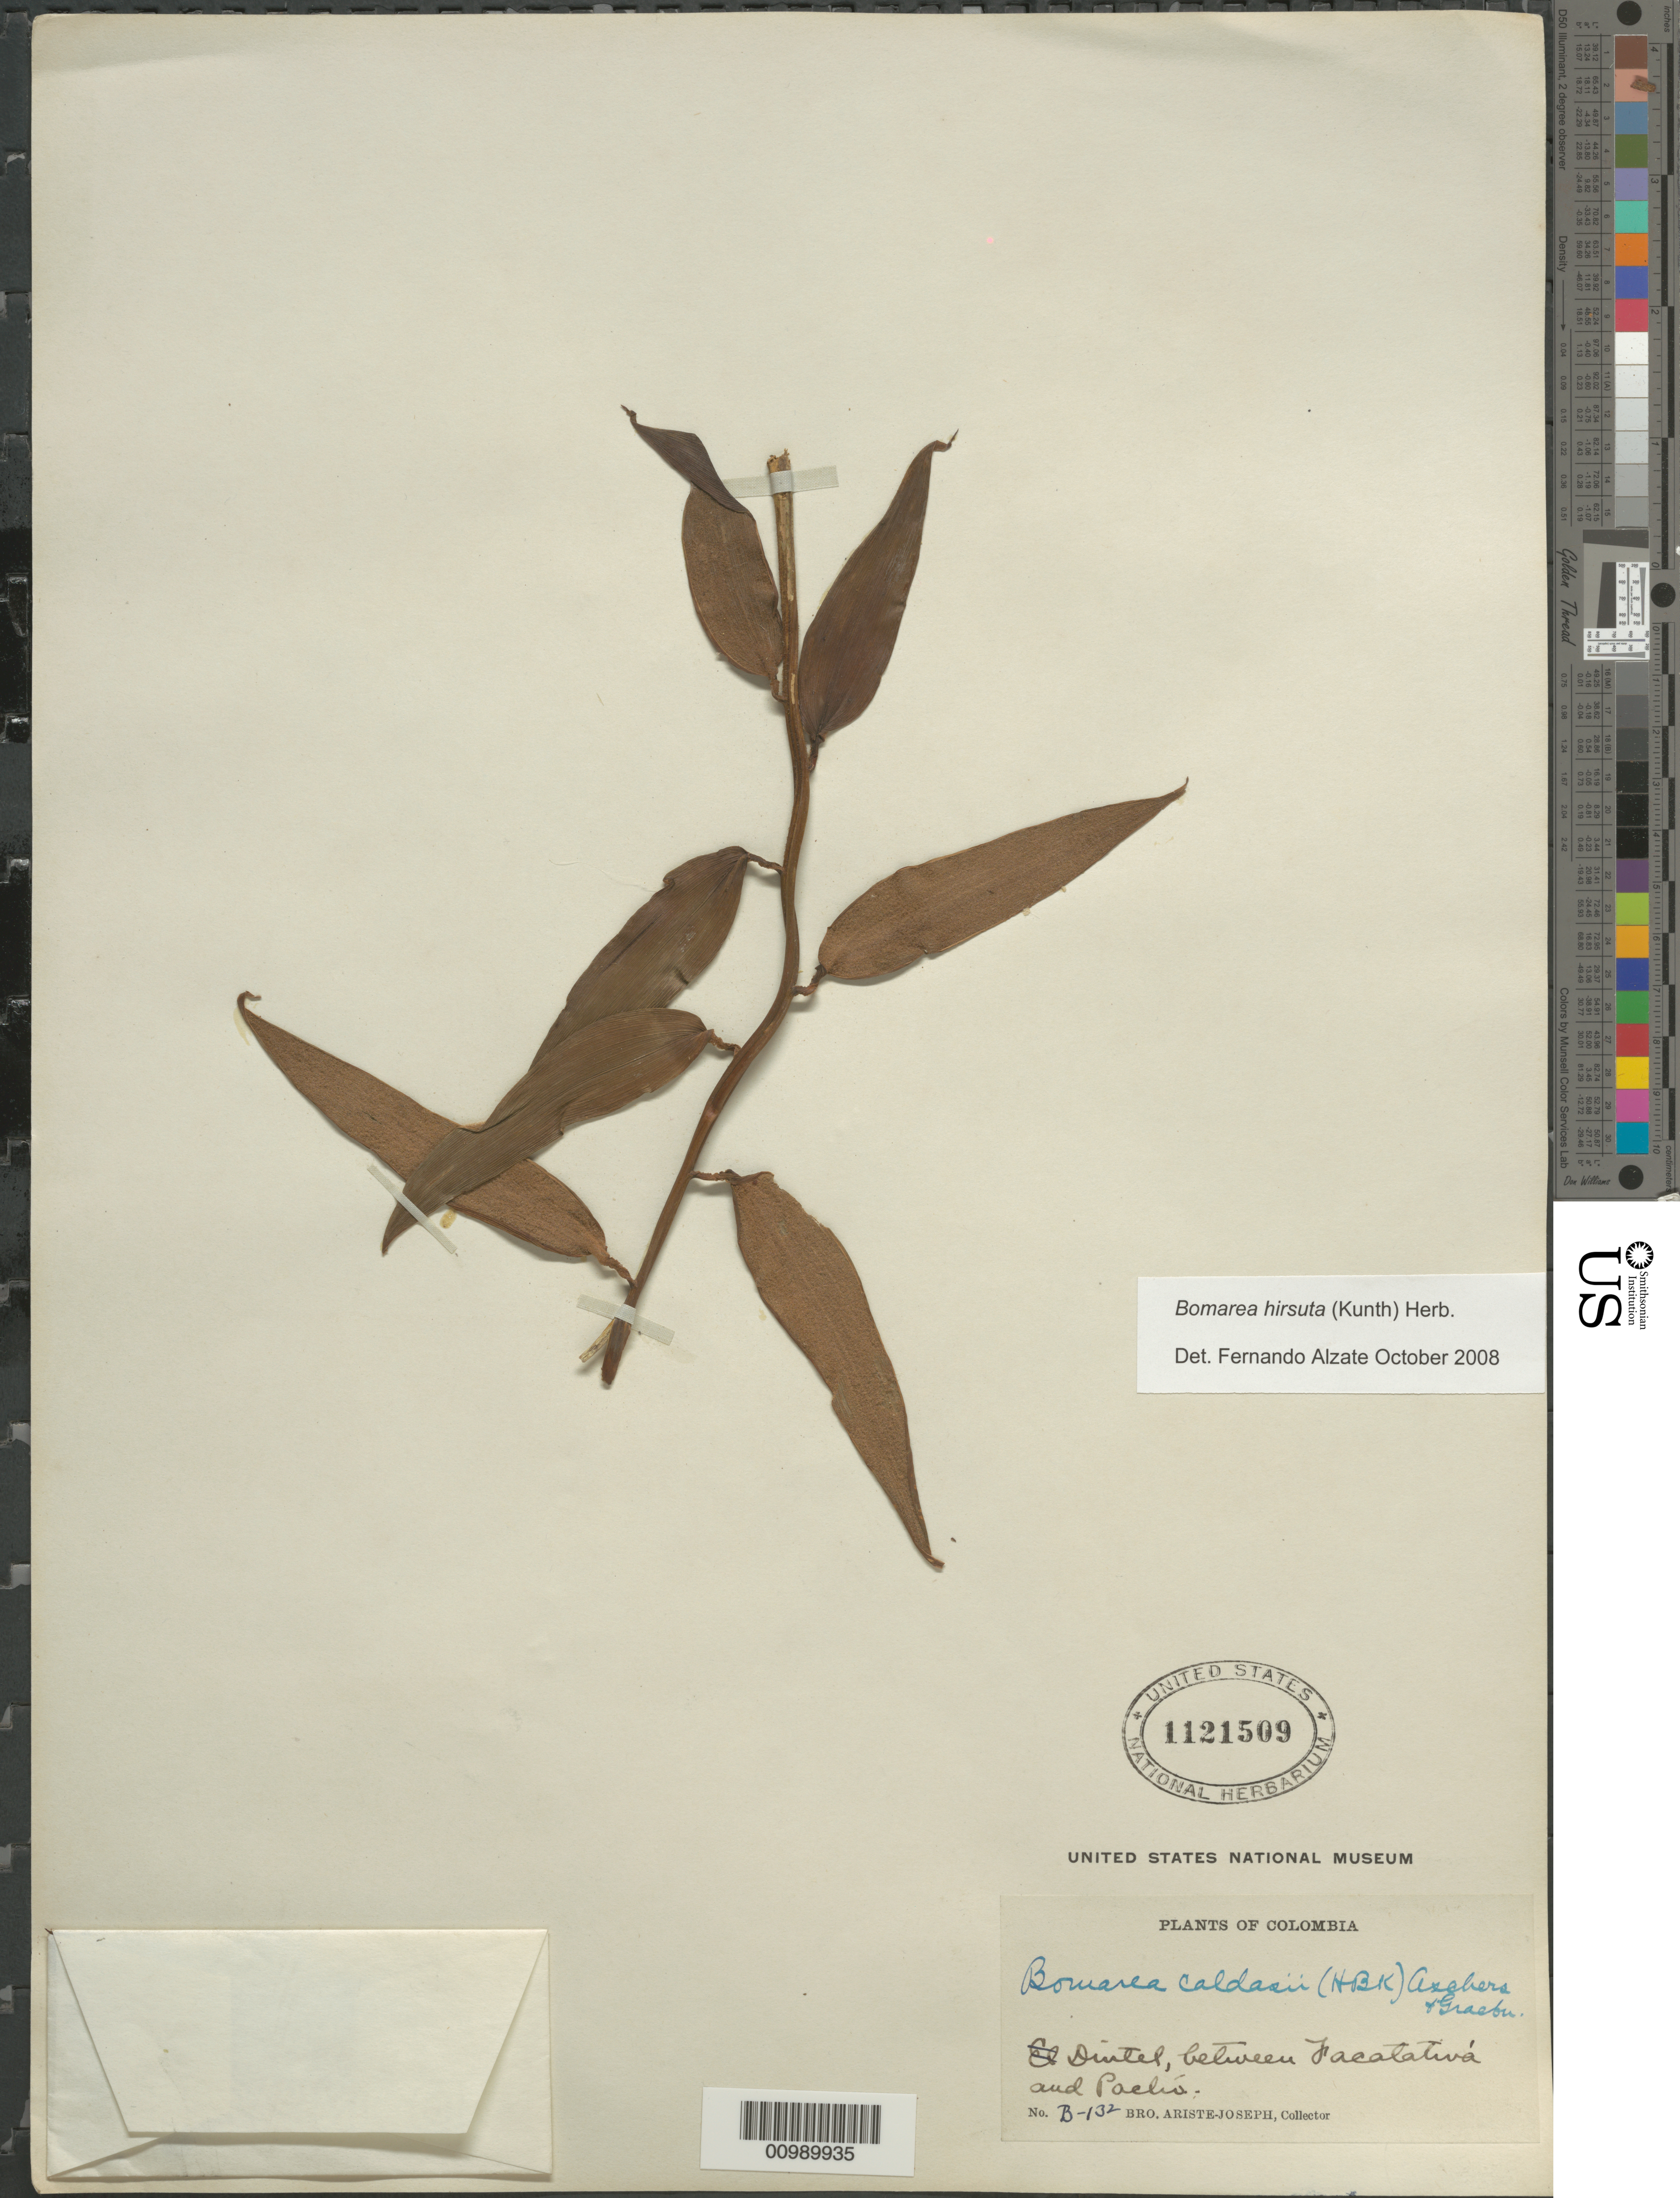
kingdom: Plantae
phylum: Tracheophyta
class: Liliopsida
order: Liliales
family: Alstroemeriaceae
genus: Bomarea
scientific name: Bomarea hirsuta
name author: (Kunth) Herb.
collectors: Bro. Ariste-Joseph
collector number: B 132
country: Colombia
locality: Dintel, between Facatativa and Paelio.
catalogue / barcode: US 1121509